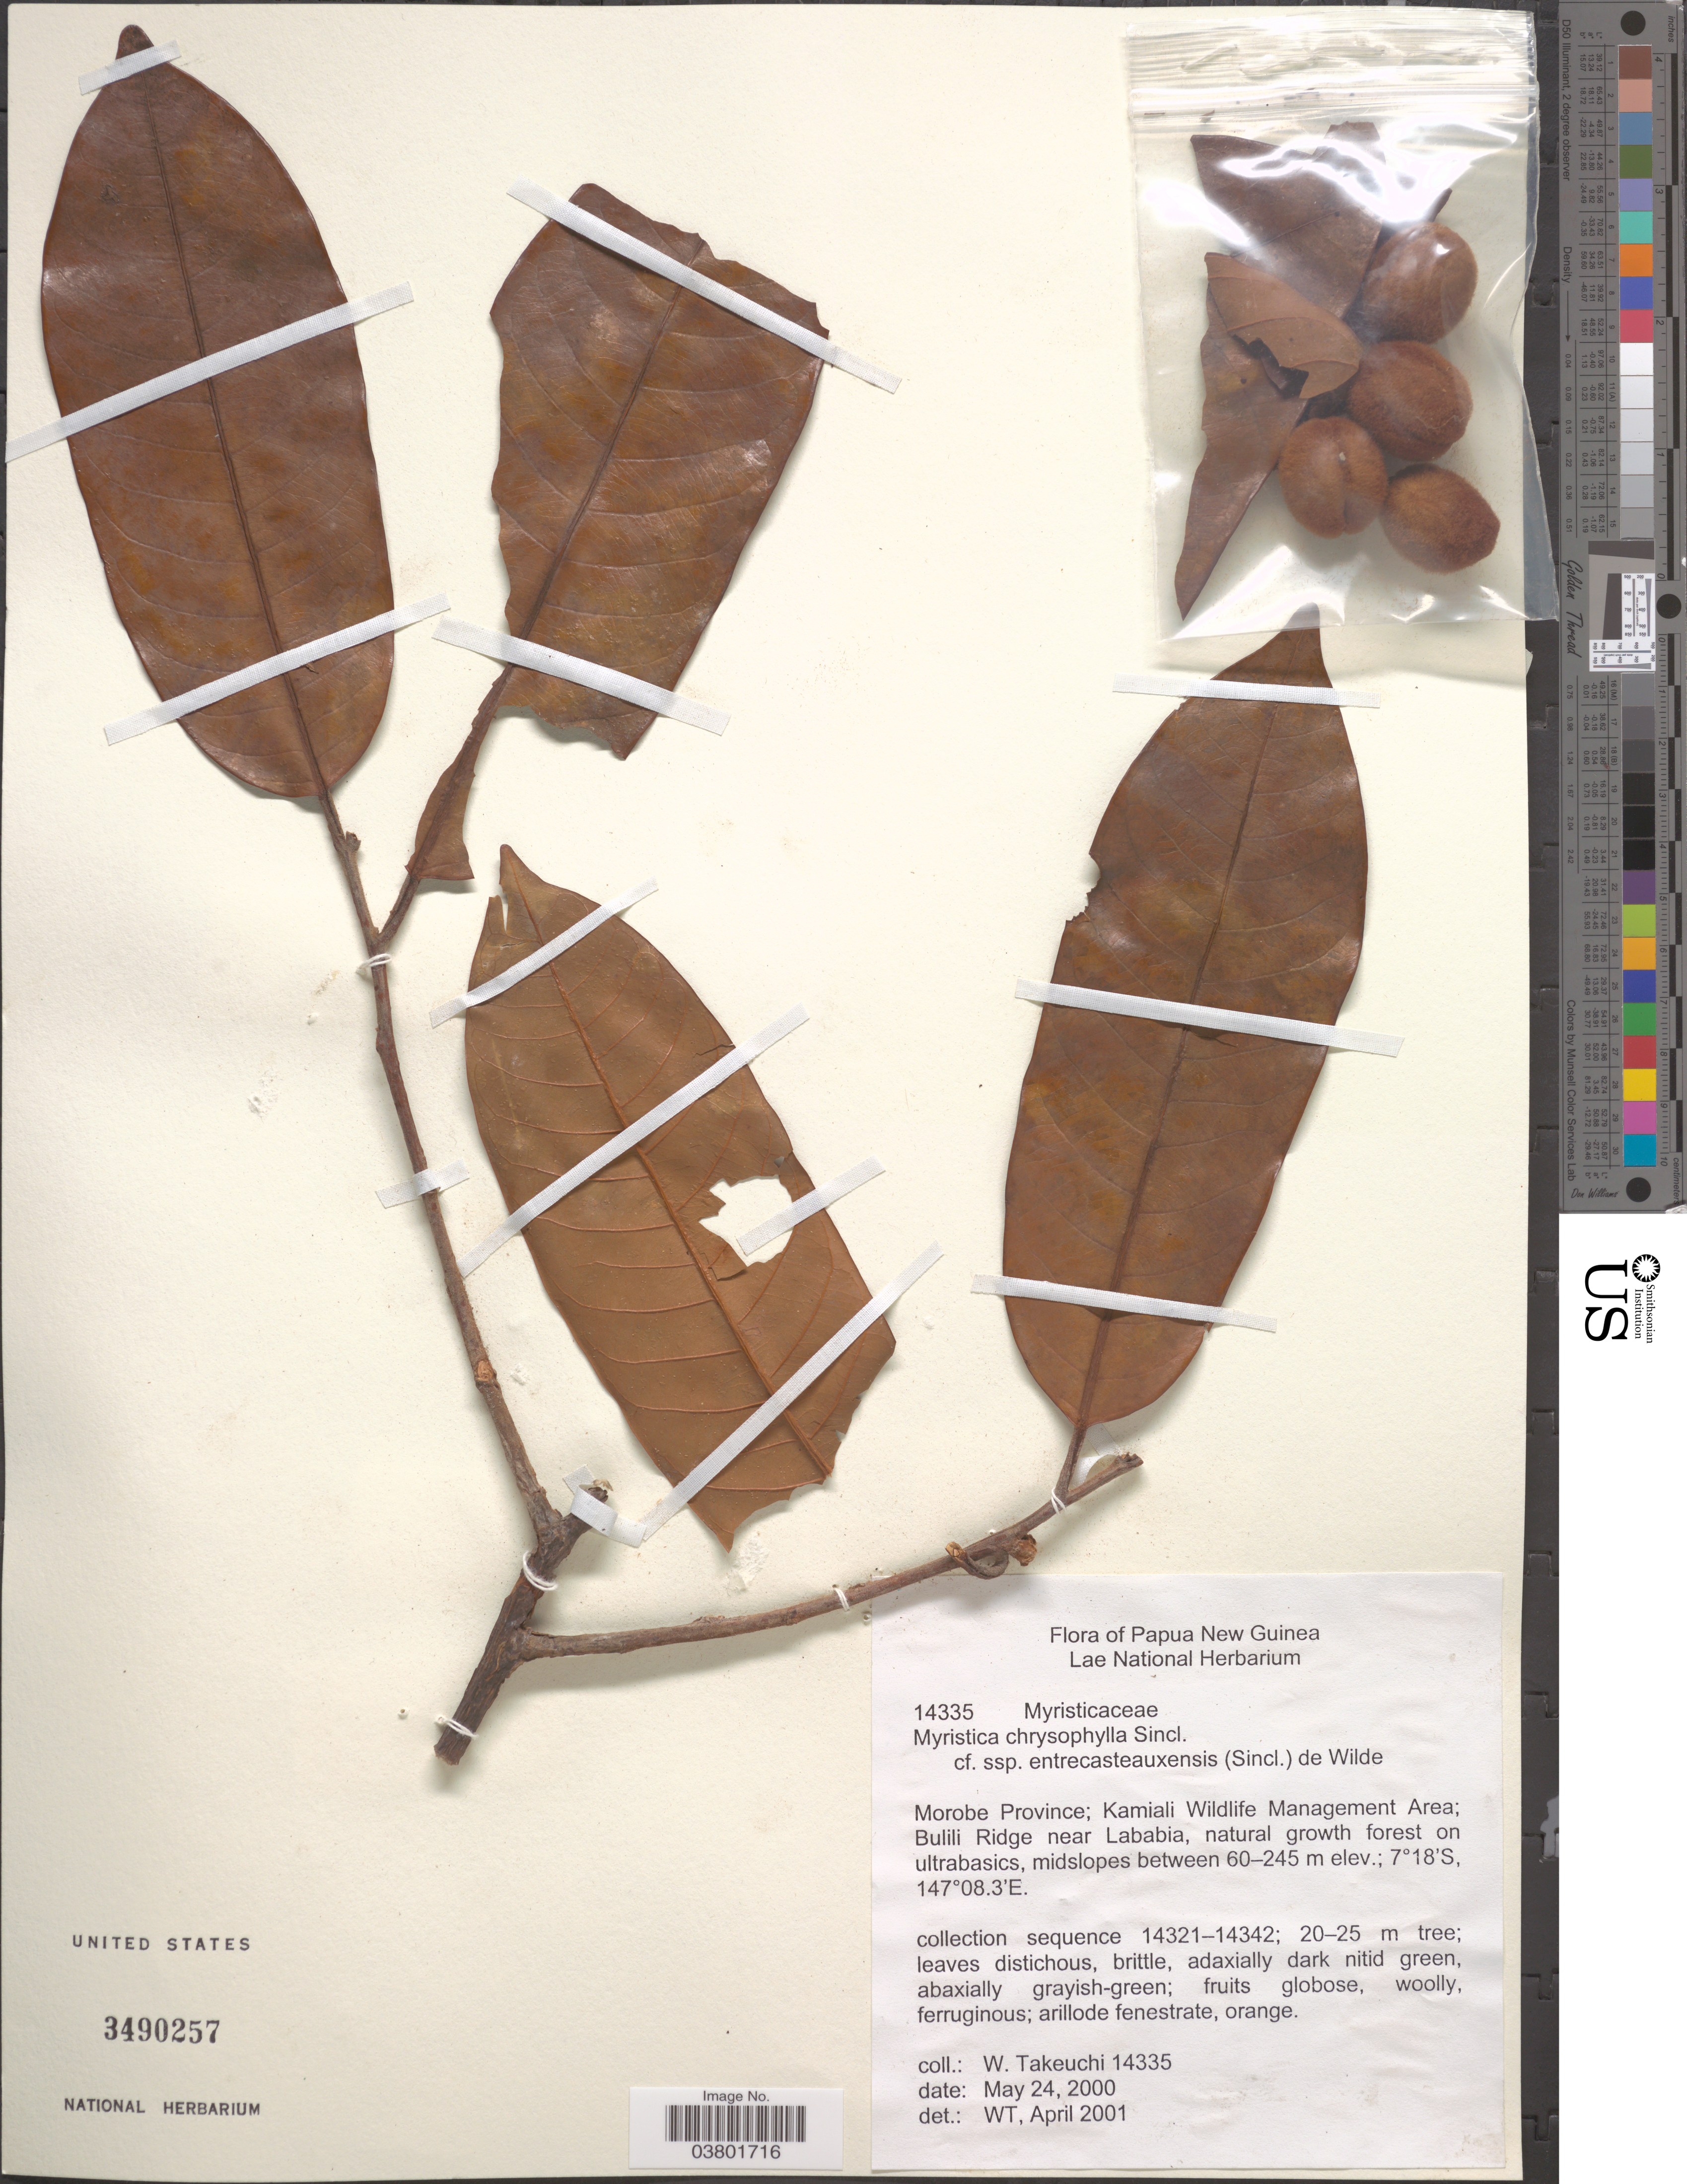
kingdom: Plantae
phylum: Tracheophyta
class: Magnoliopsida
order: Magnoliales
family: Myristicaceae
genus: Myristica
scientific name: Myristica chrysophylla var. entrecasteauxensis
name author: J. Sinclair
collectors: W. Takeuchi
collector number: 14335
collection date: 2000-05-24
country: Papua New Guinea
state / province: Morobe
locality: Kamiali Wildlife Management Area; Bulili Ridge near Lababia.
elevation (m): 60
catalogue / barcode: US 3490257